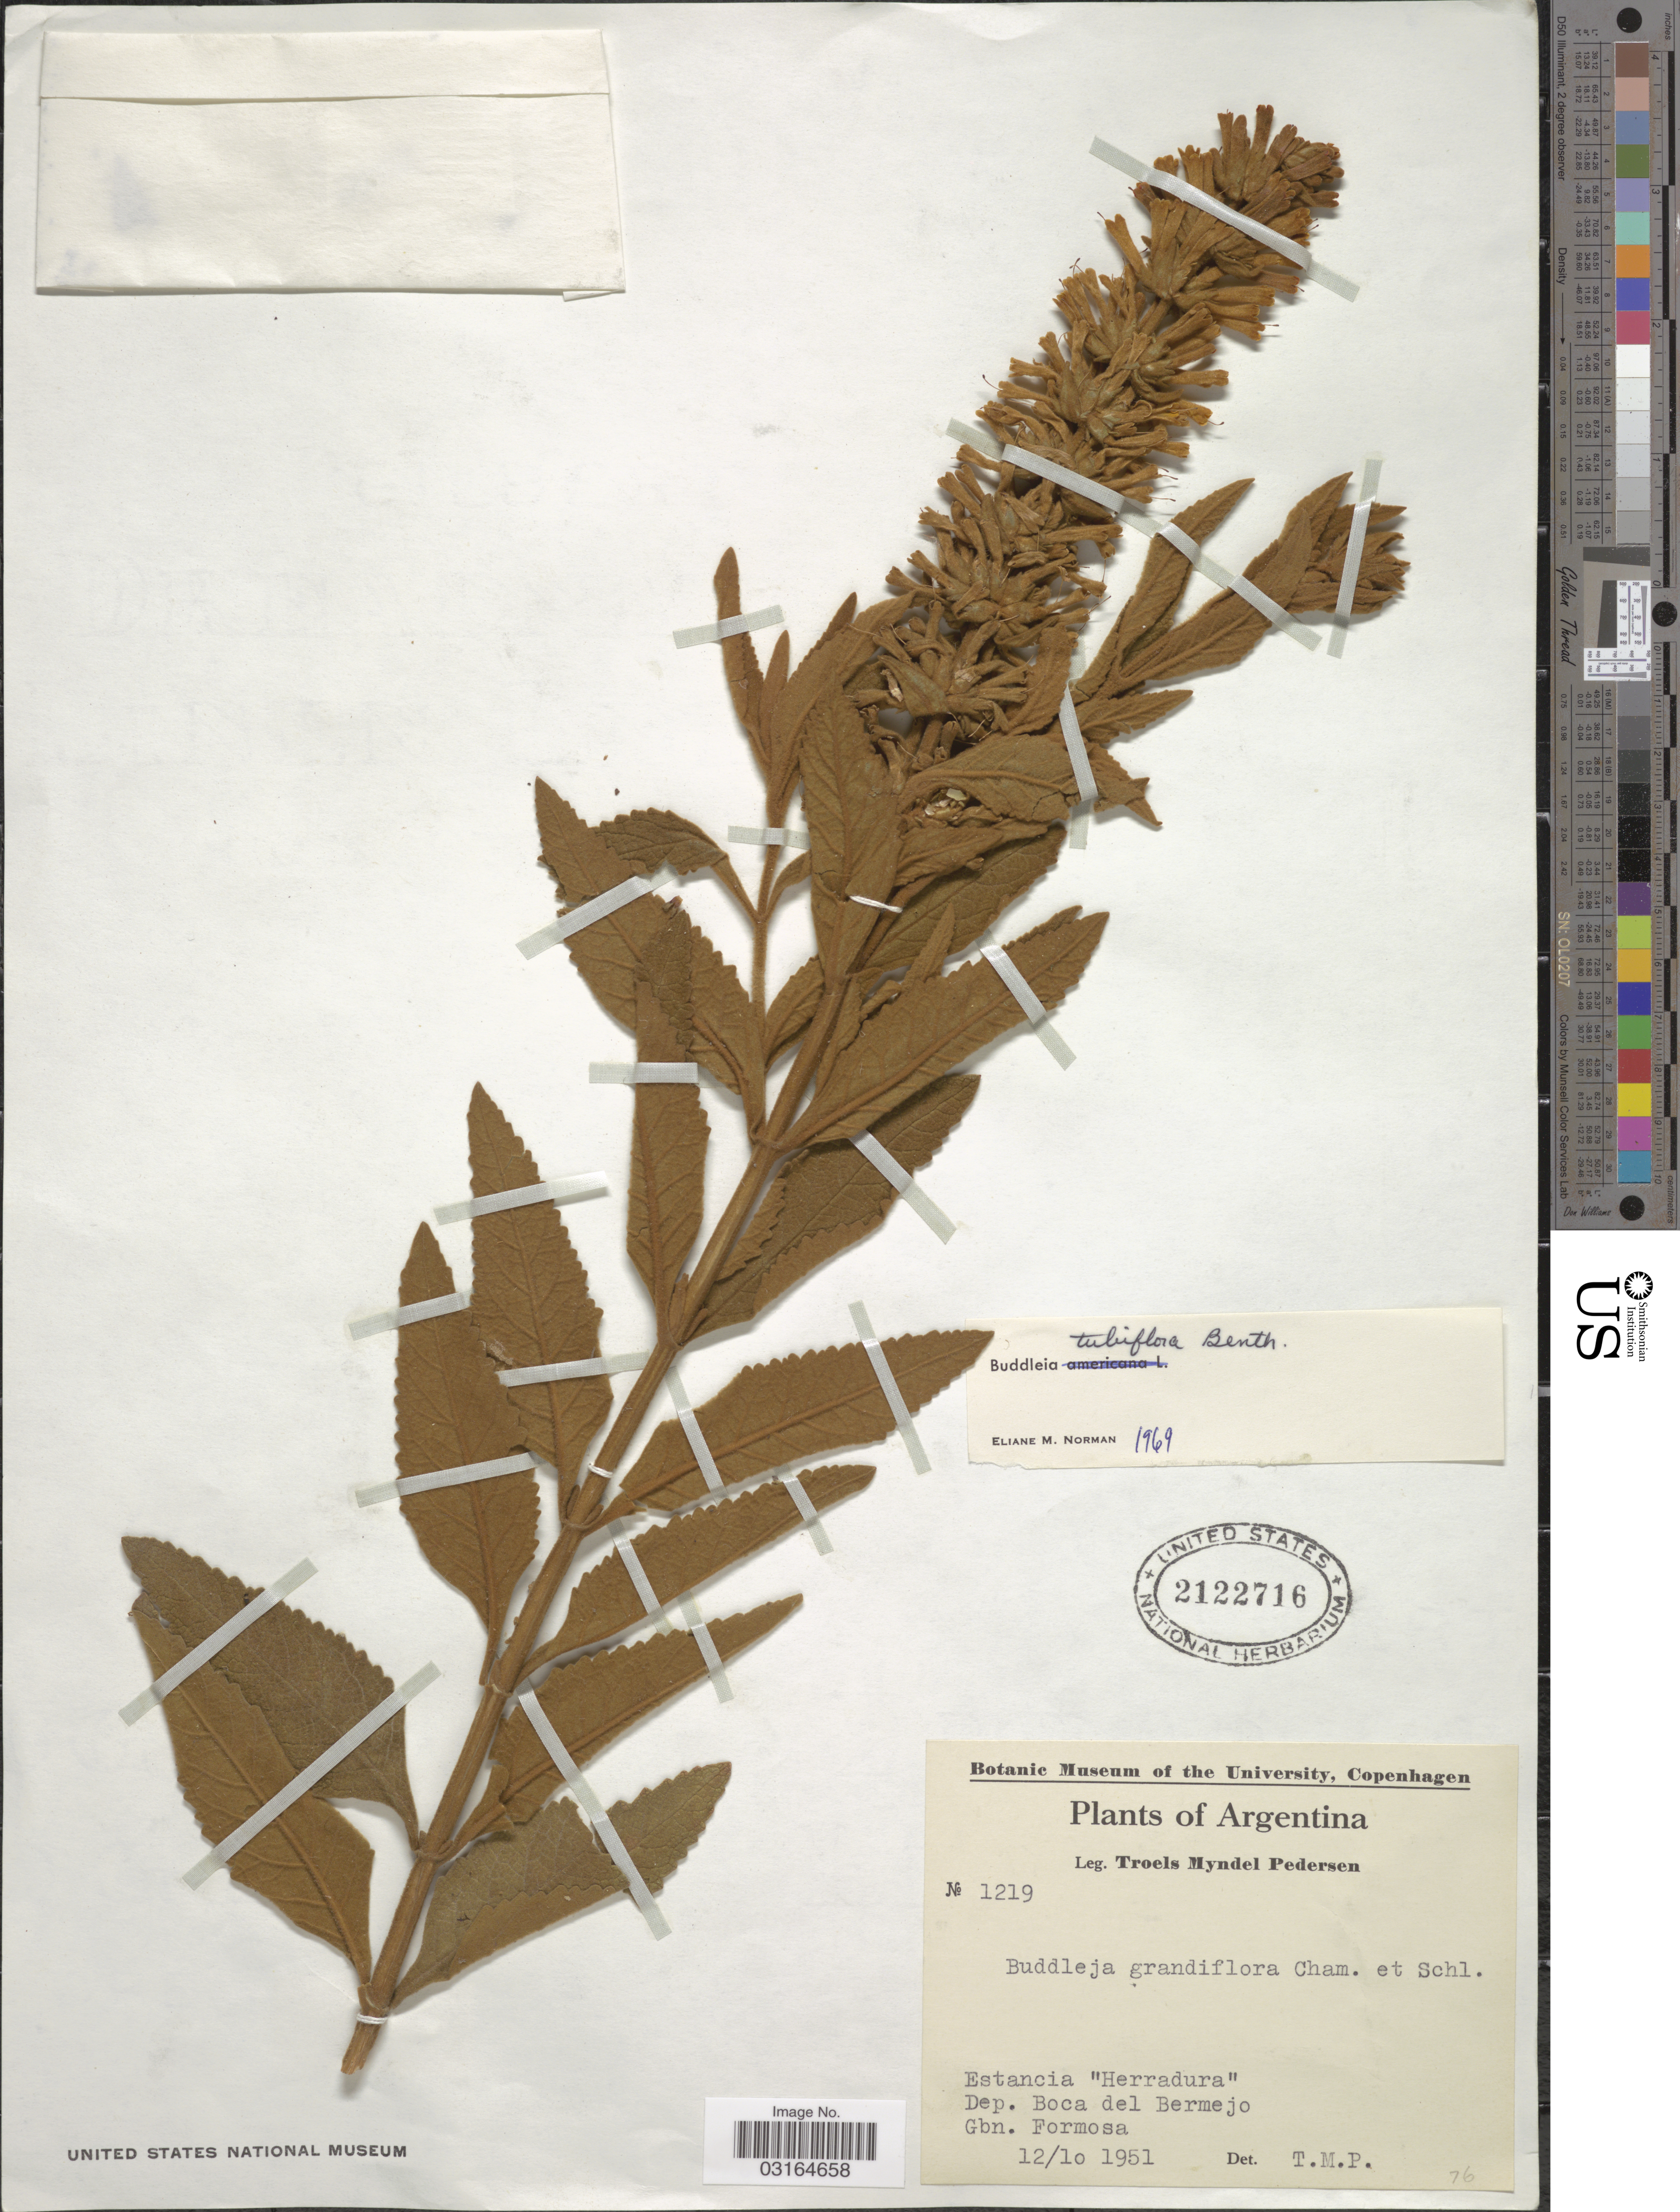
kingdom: Plantae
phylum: Tracheophyta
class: Magnoliopsida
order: Lamiales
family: Scrophulariaceae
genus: Buddleja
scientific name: Buddleja tubiflora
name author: Benth.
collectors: T. Pederson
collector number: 1219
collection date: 1951-10-12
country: Argentina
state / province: Formosa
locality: Estancia "Herradura", Dep. Boca del Bermejo, Gbn. Formosa.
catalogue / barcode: US 2122716